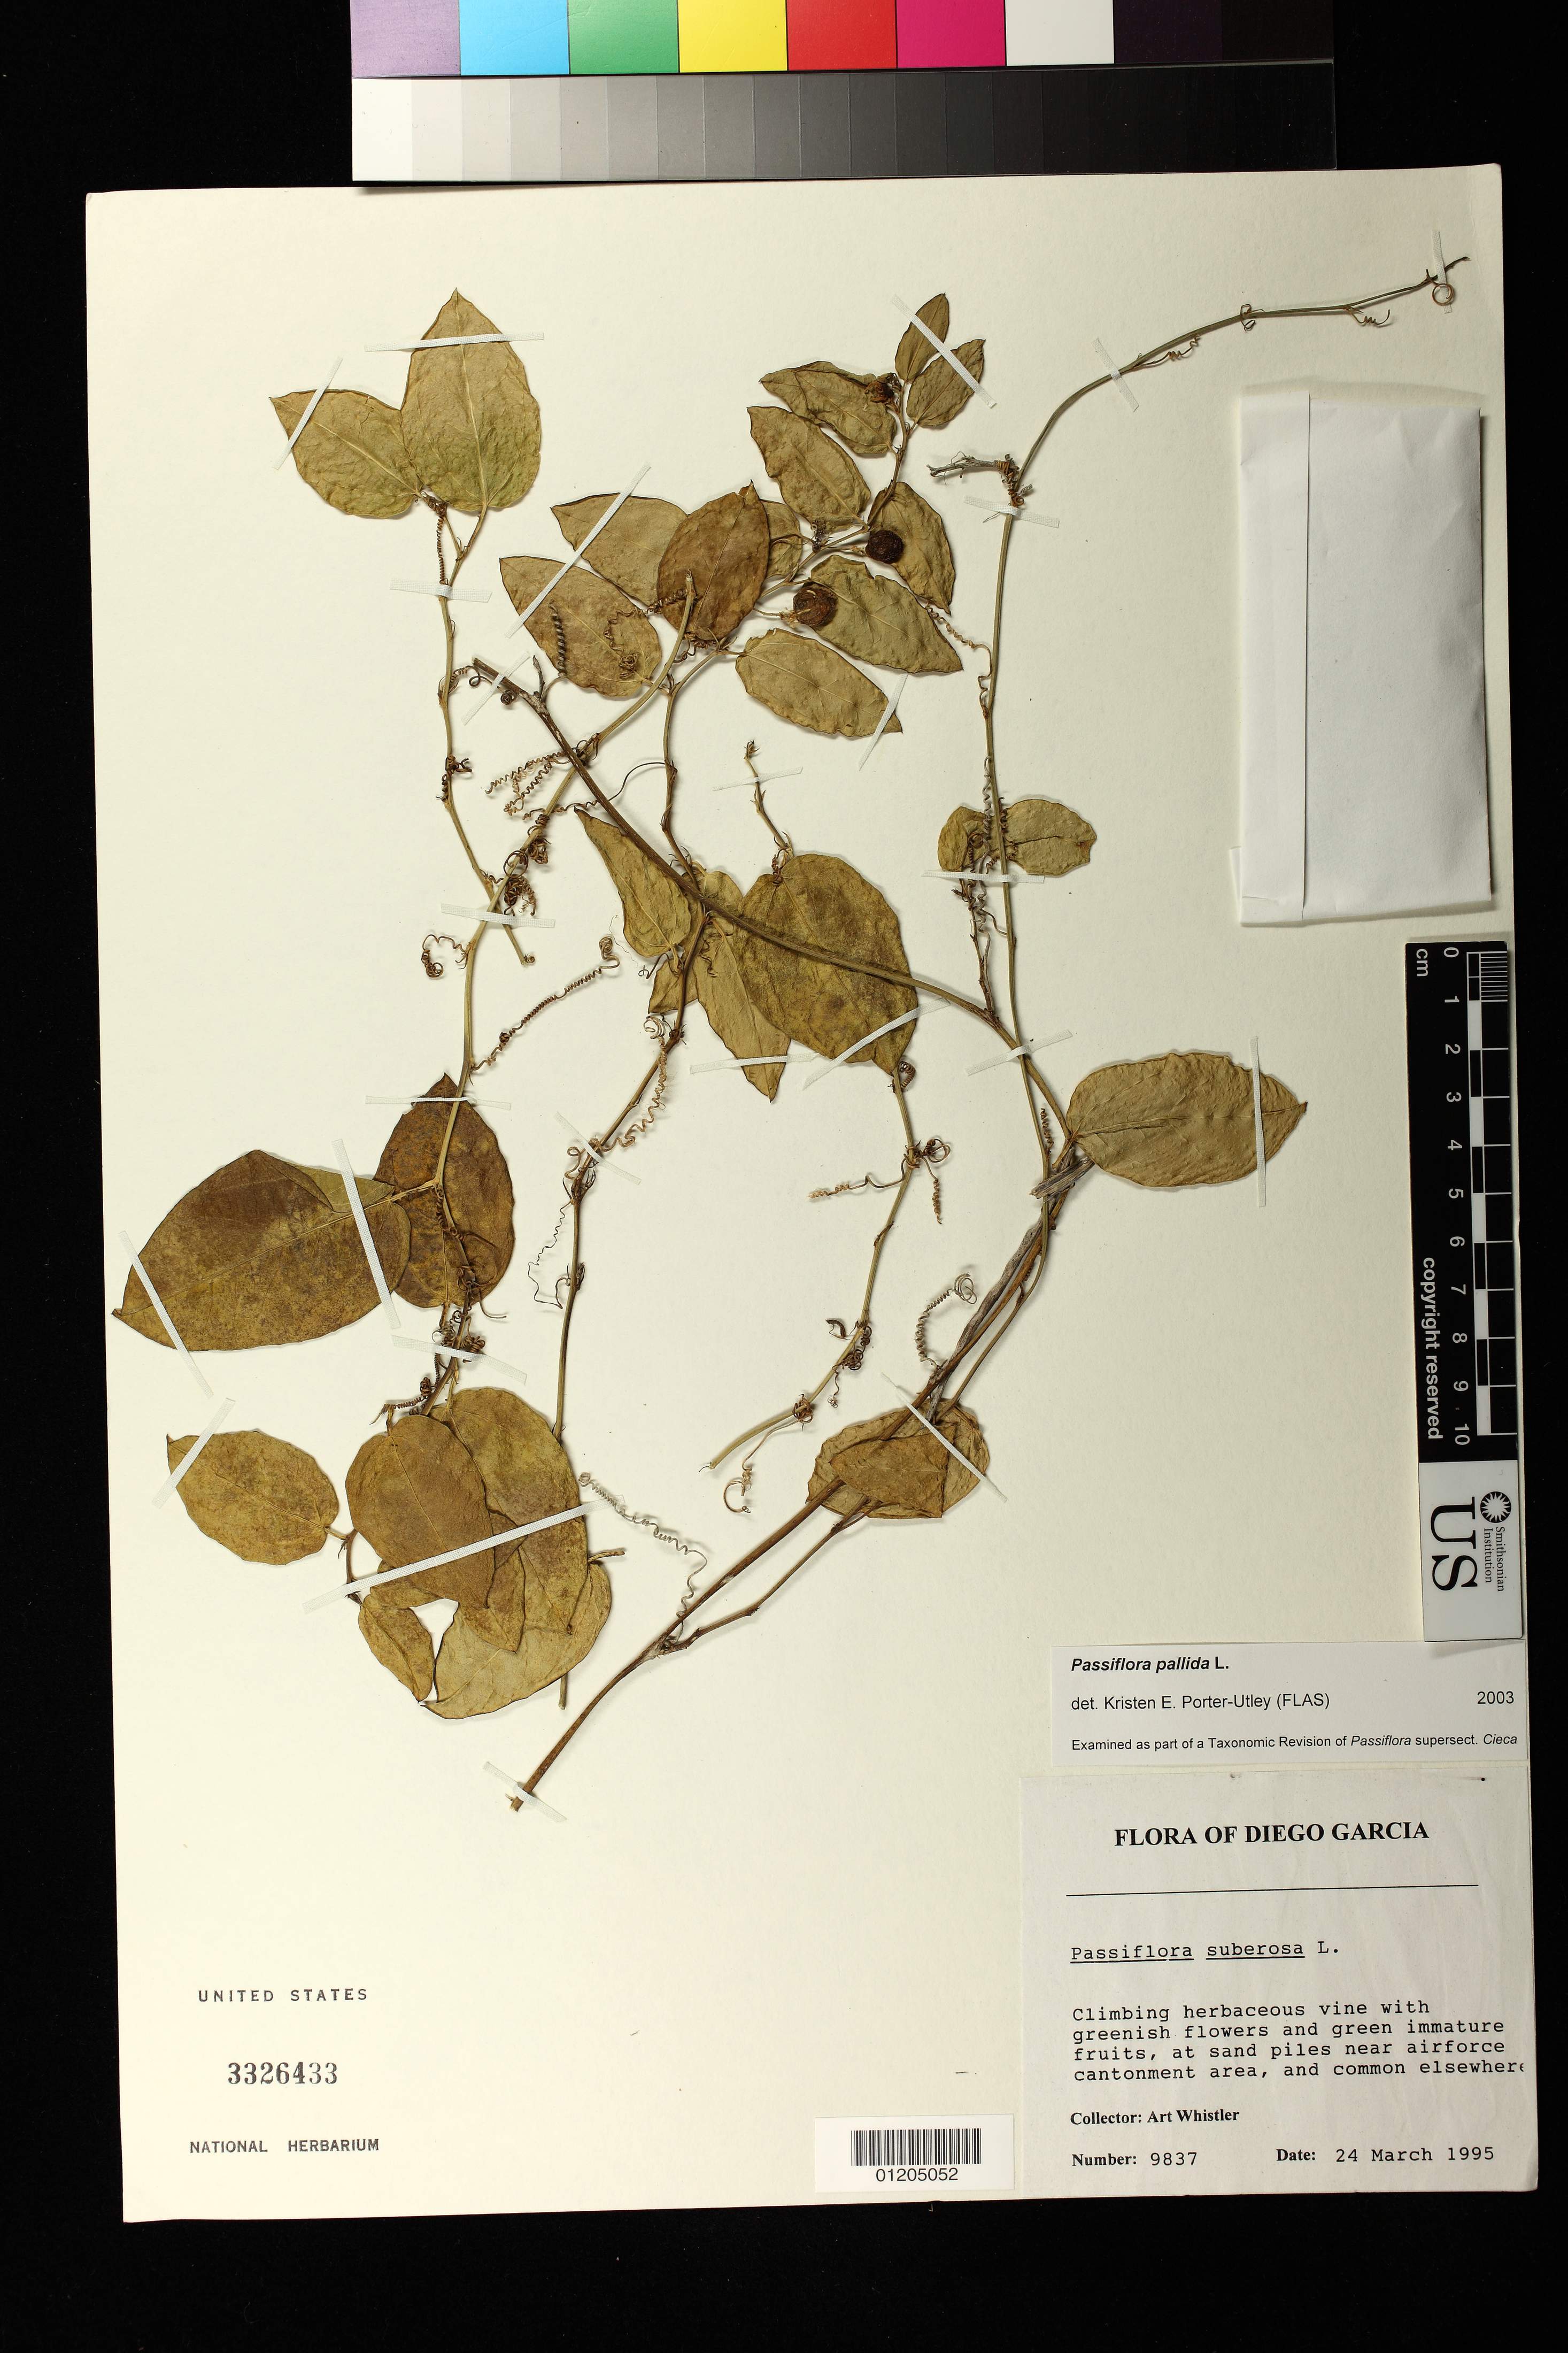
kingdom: Plantae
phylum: Tracheophyta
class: Magnoliopsida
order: Malpighiales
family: Passifloraceae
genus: Passiflora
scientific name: Passiflora pallida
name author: L.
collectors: A. Whistler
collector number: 9837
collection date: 1995-03-24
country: Mauritius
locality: Diego Garcia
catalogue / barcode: US 3326433